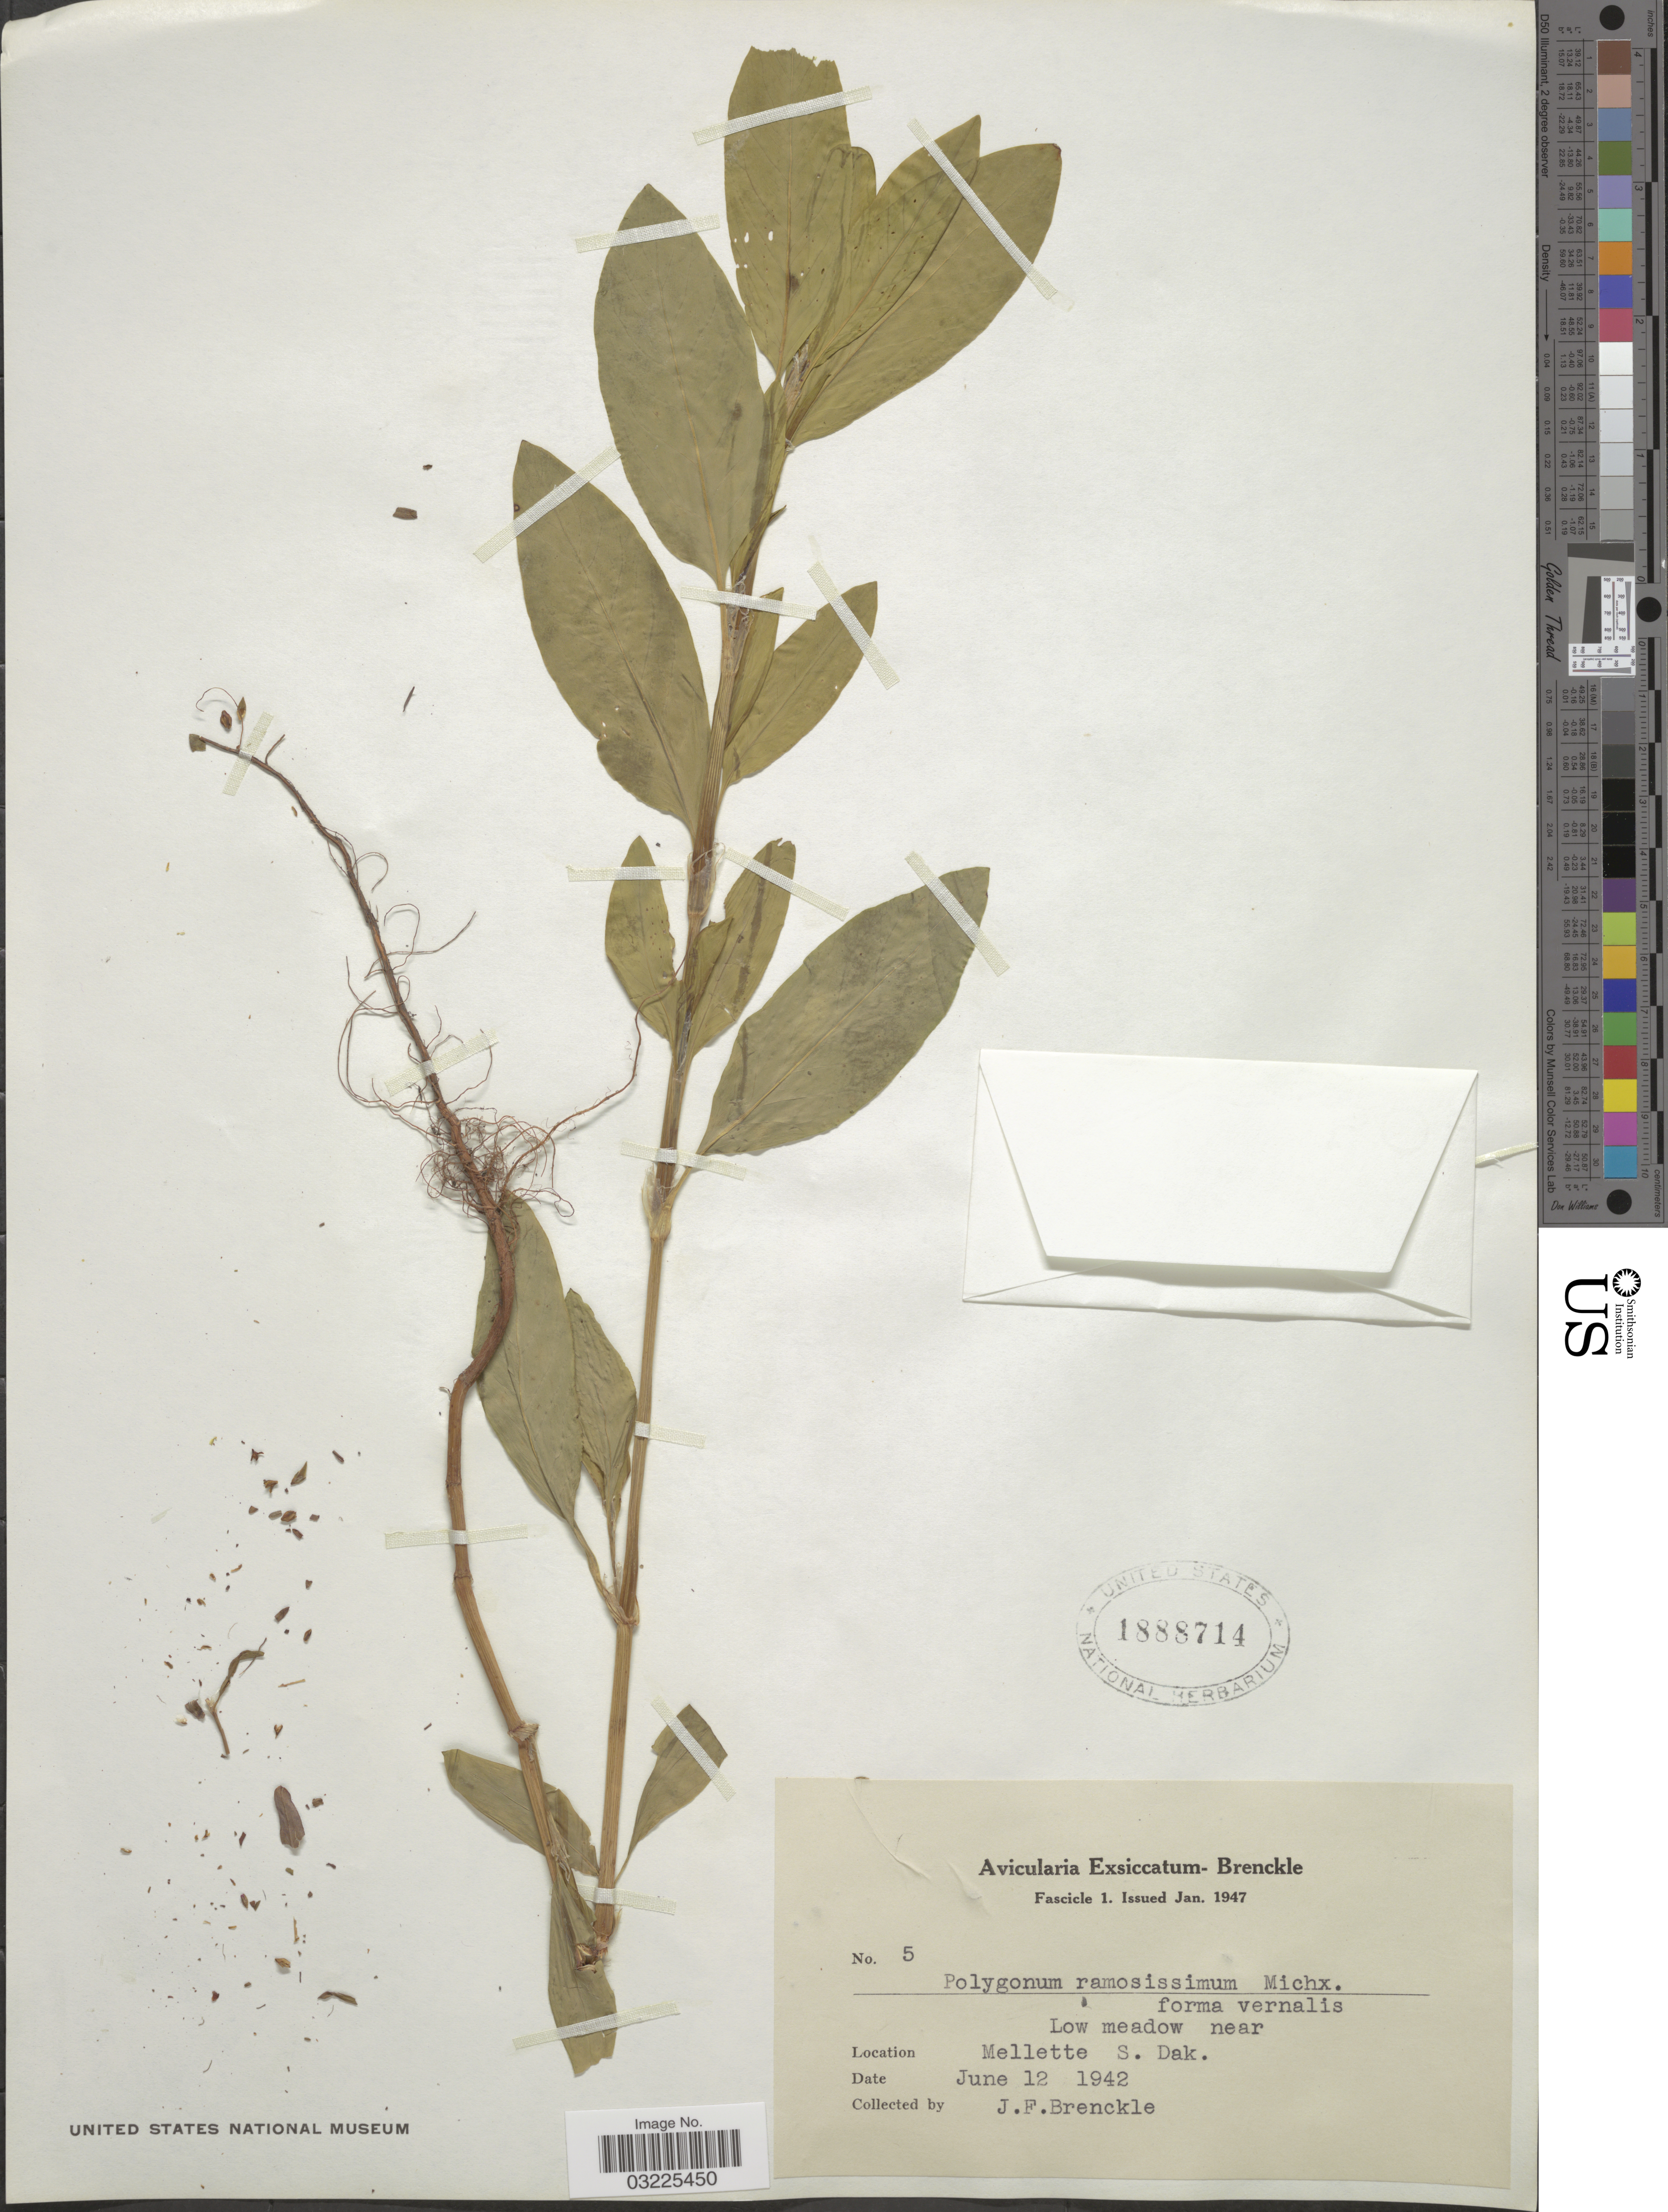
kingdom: Plantae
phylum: Tracheophyta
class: Magnoliopsida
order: Caryophyllales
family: Polygonaceae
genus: Polygonum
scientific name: Polygonum ramosissimum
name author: Michx.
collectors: J. Brenckle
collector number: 5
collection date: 1942-06-12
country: United States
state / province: South Dakota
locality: Low meadow near Mellette.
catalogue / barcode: US 1888714